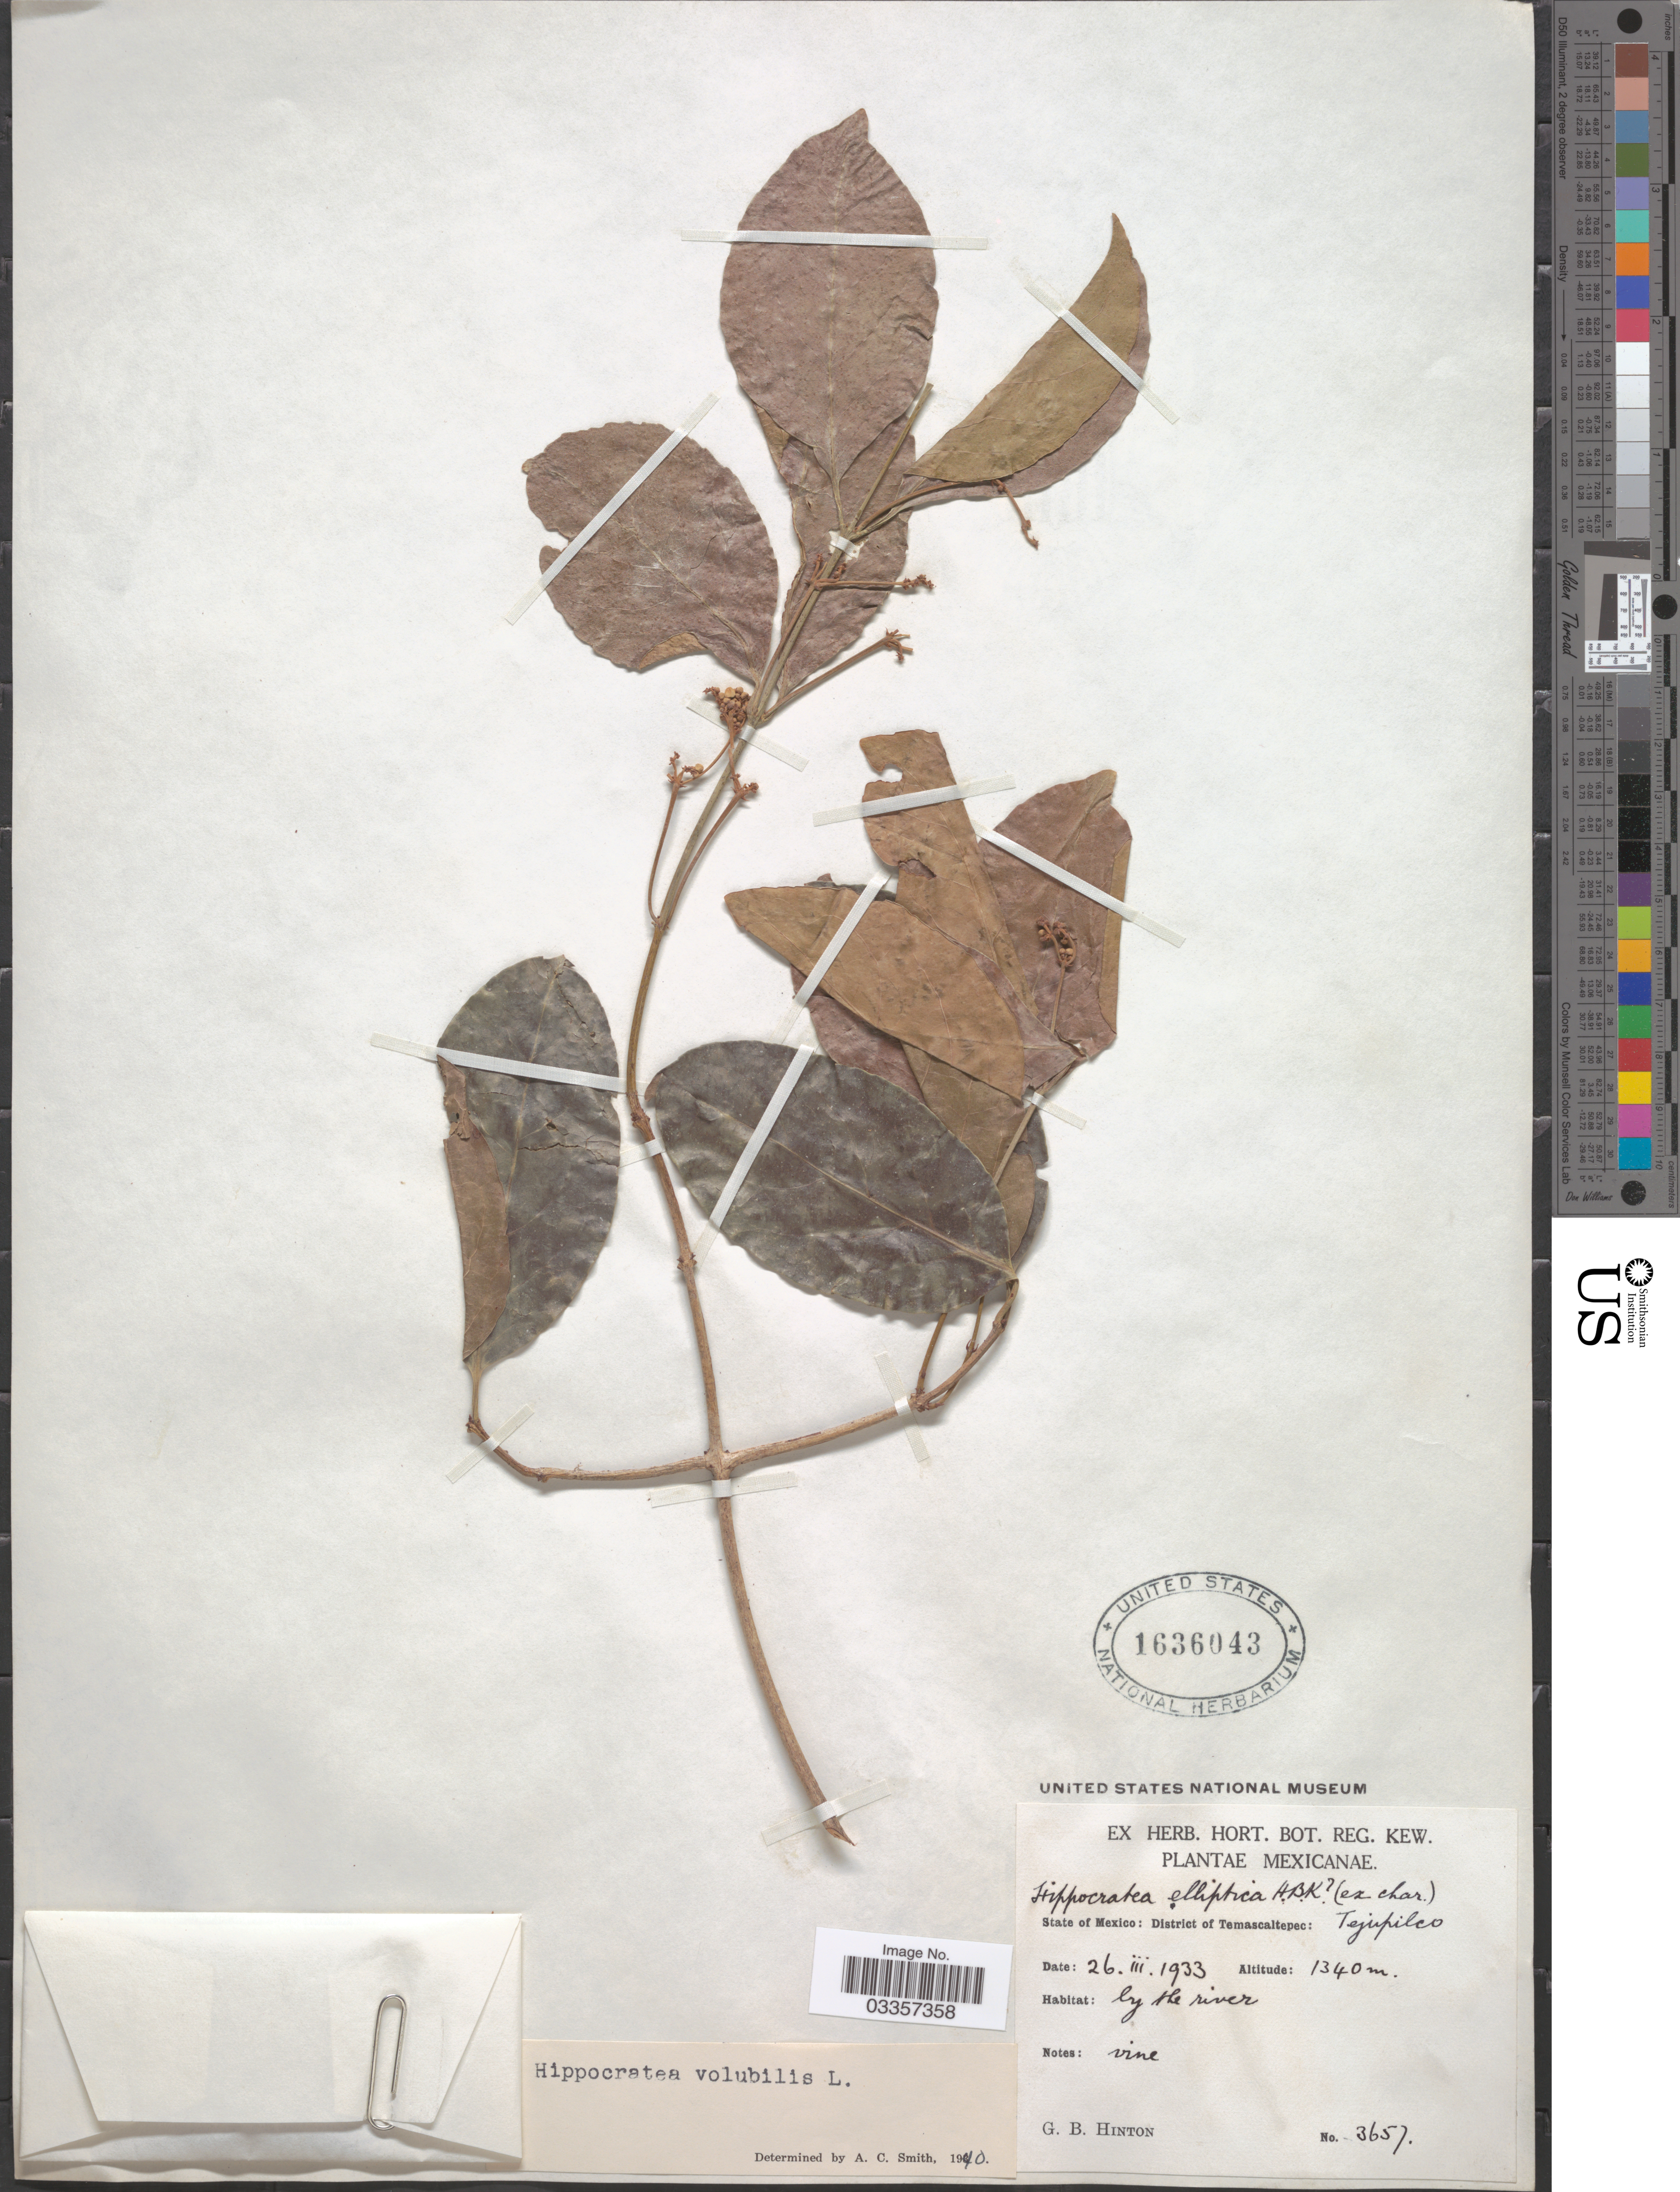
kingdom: Plantae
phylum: Tracheophyta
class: Magnoliopsida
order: Celastrales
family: Celastraceae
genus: Hippocratea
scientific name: Hippocratea volubilis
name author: L.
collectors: G. B. Hinton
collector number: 3657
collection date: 1933-03-26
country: Mexico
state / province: México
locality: District of Temascaltepec: Tejupilco.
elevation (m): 1340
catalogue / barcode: US 1636043